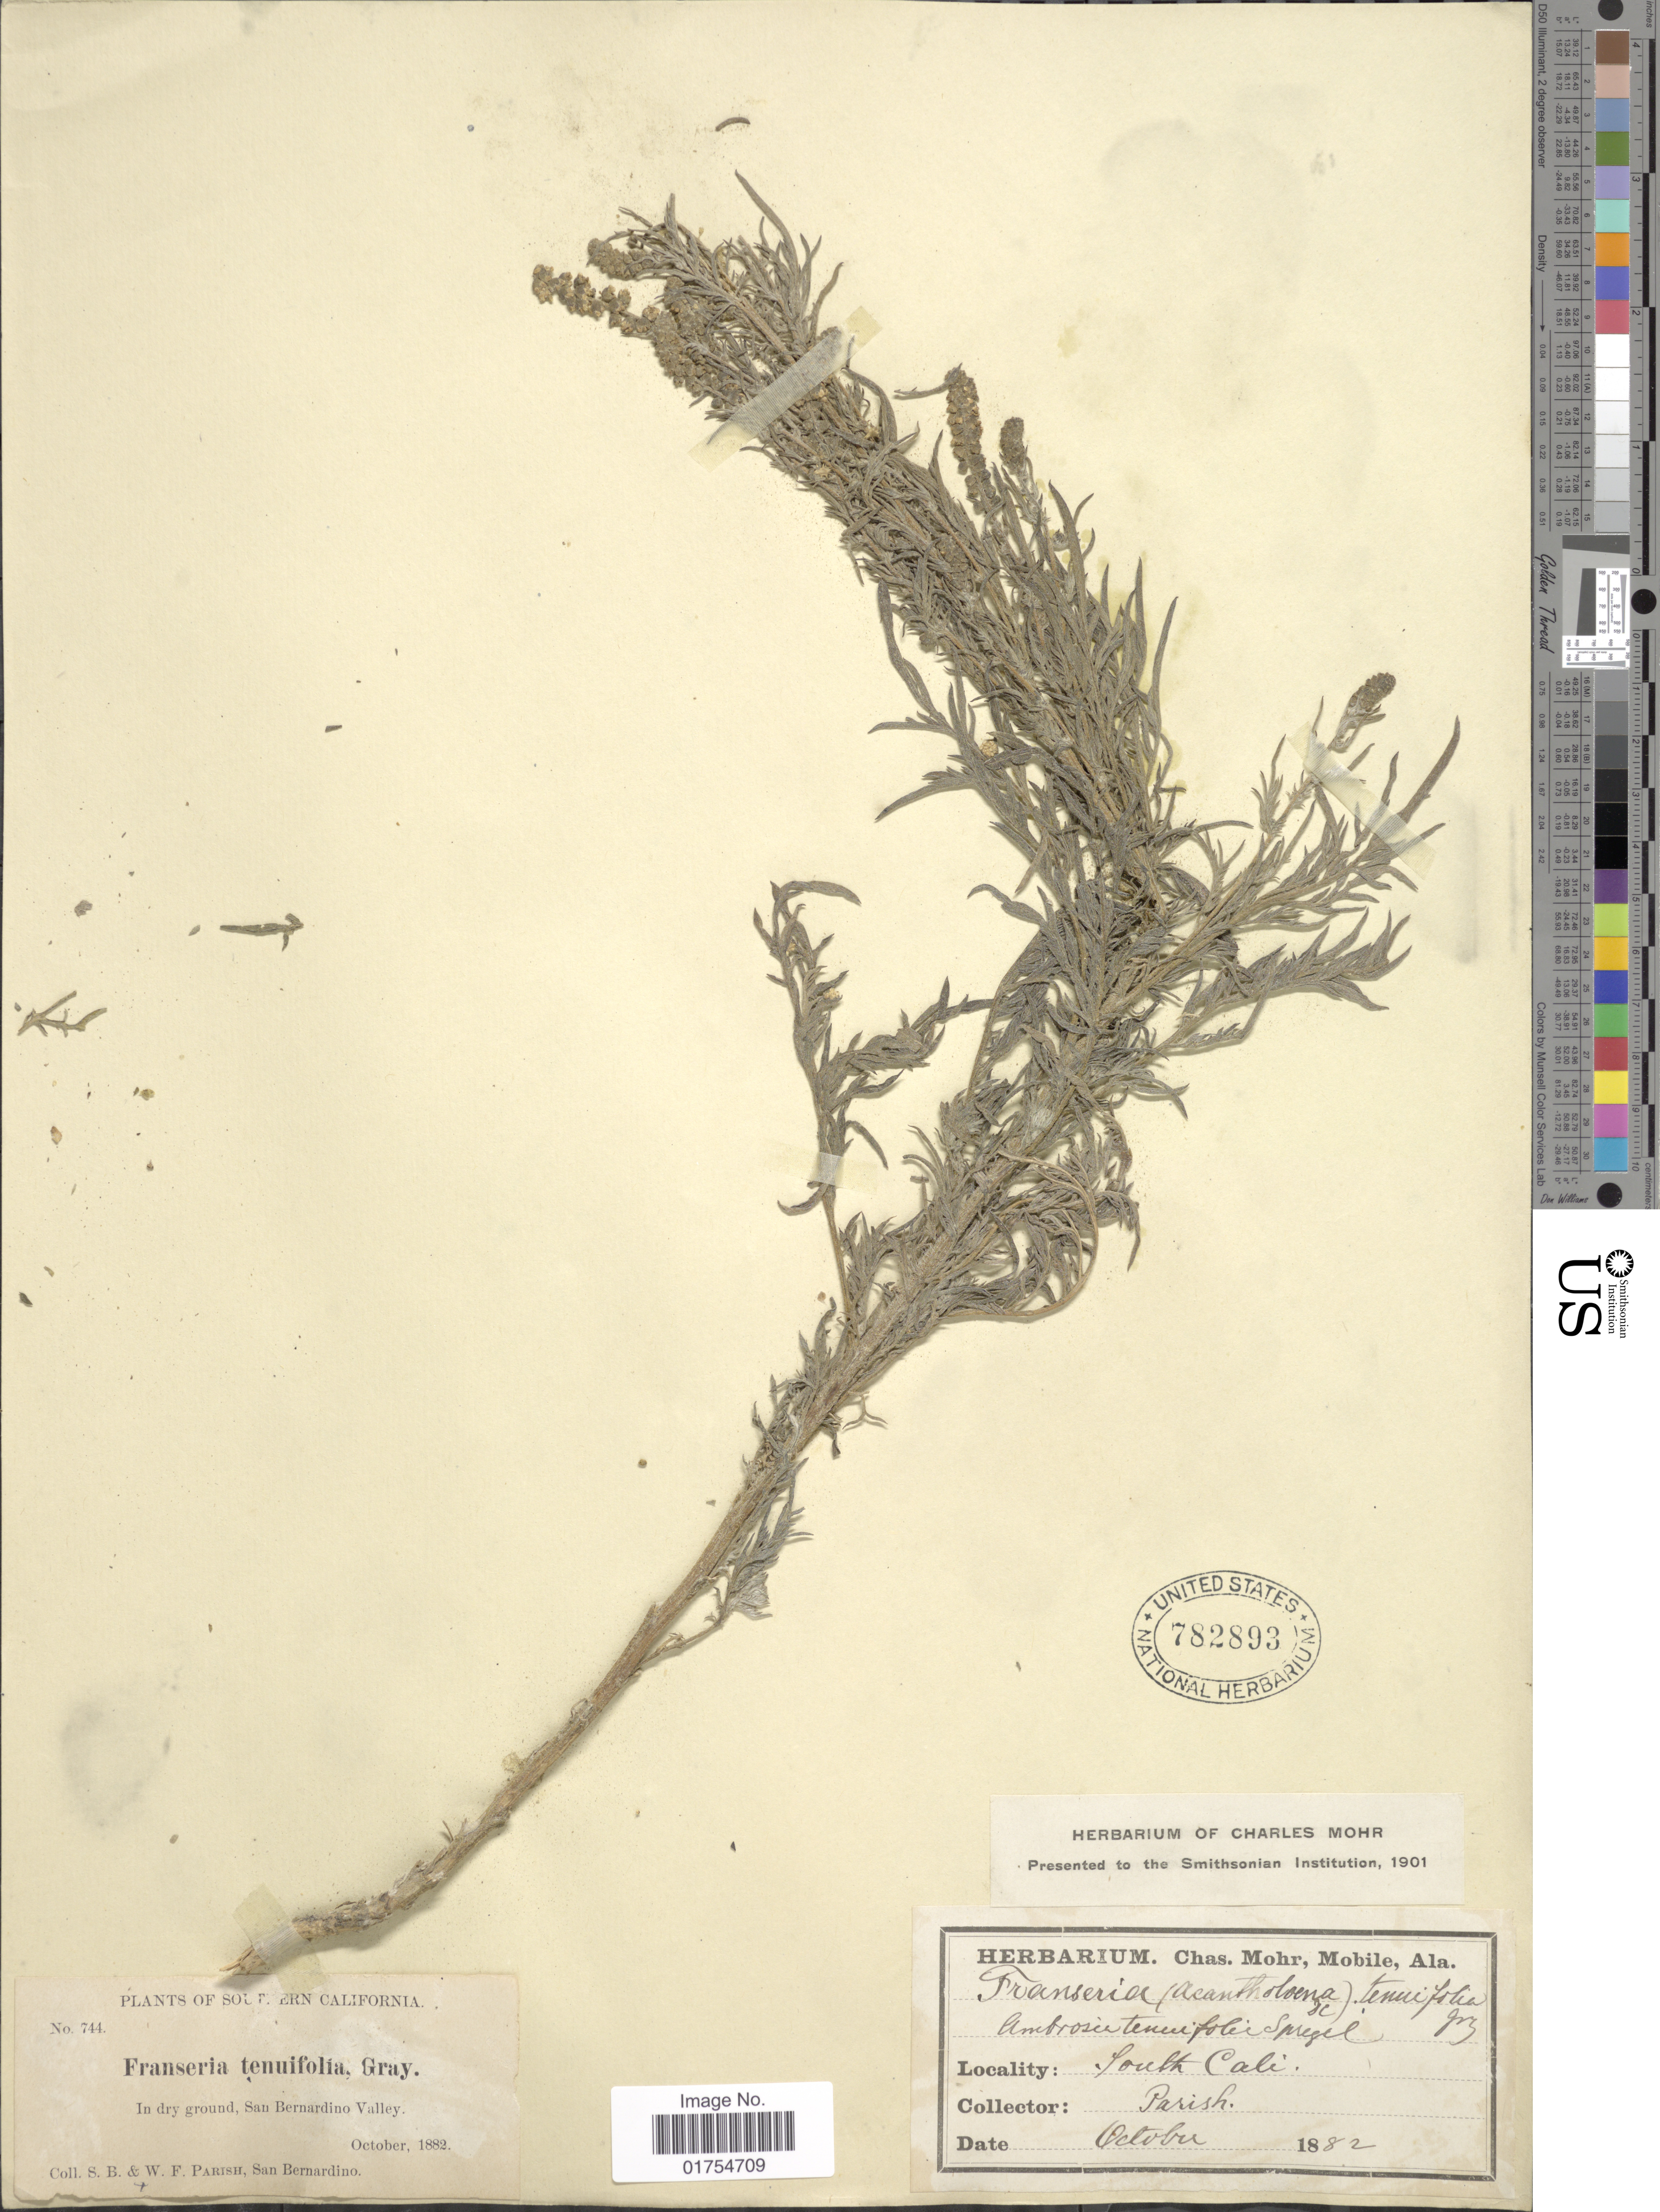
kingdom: Plantae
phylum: Tracheophyta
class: Magnoliopsida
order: Asterales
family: Asteraceae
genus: Franseria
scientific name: Franseria tenuifolia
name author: Harv. & A. Gray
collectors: S. B. Parish & W. F. Parish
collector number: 744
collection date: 1882-10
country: United States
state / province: California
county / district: San Bernardino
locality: Southern California. San Bernardino Valley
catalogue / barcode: US 782893